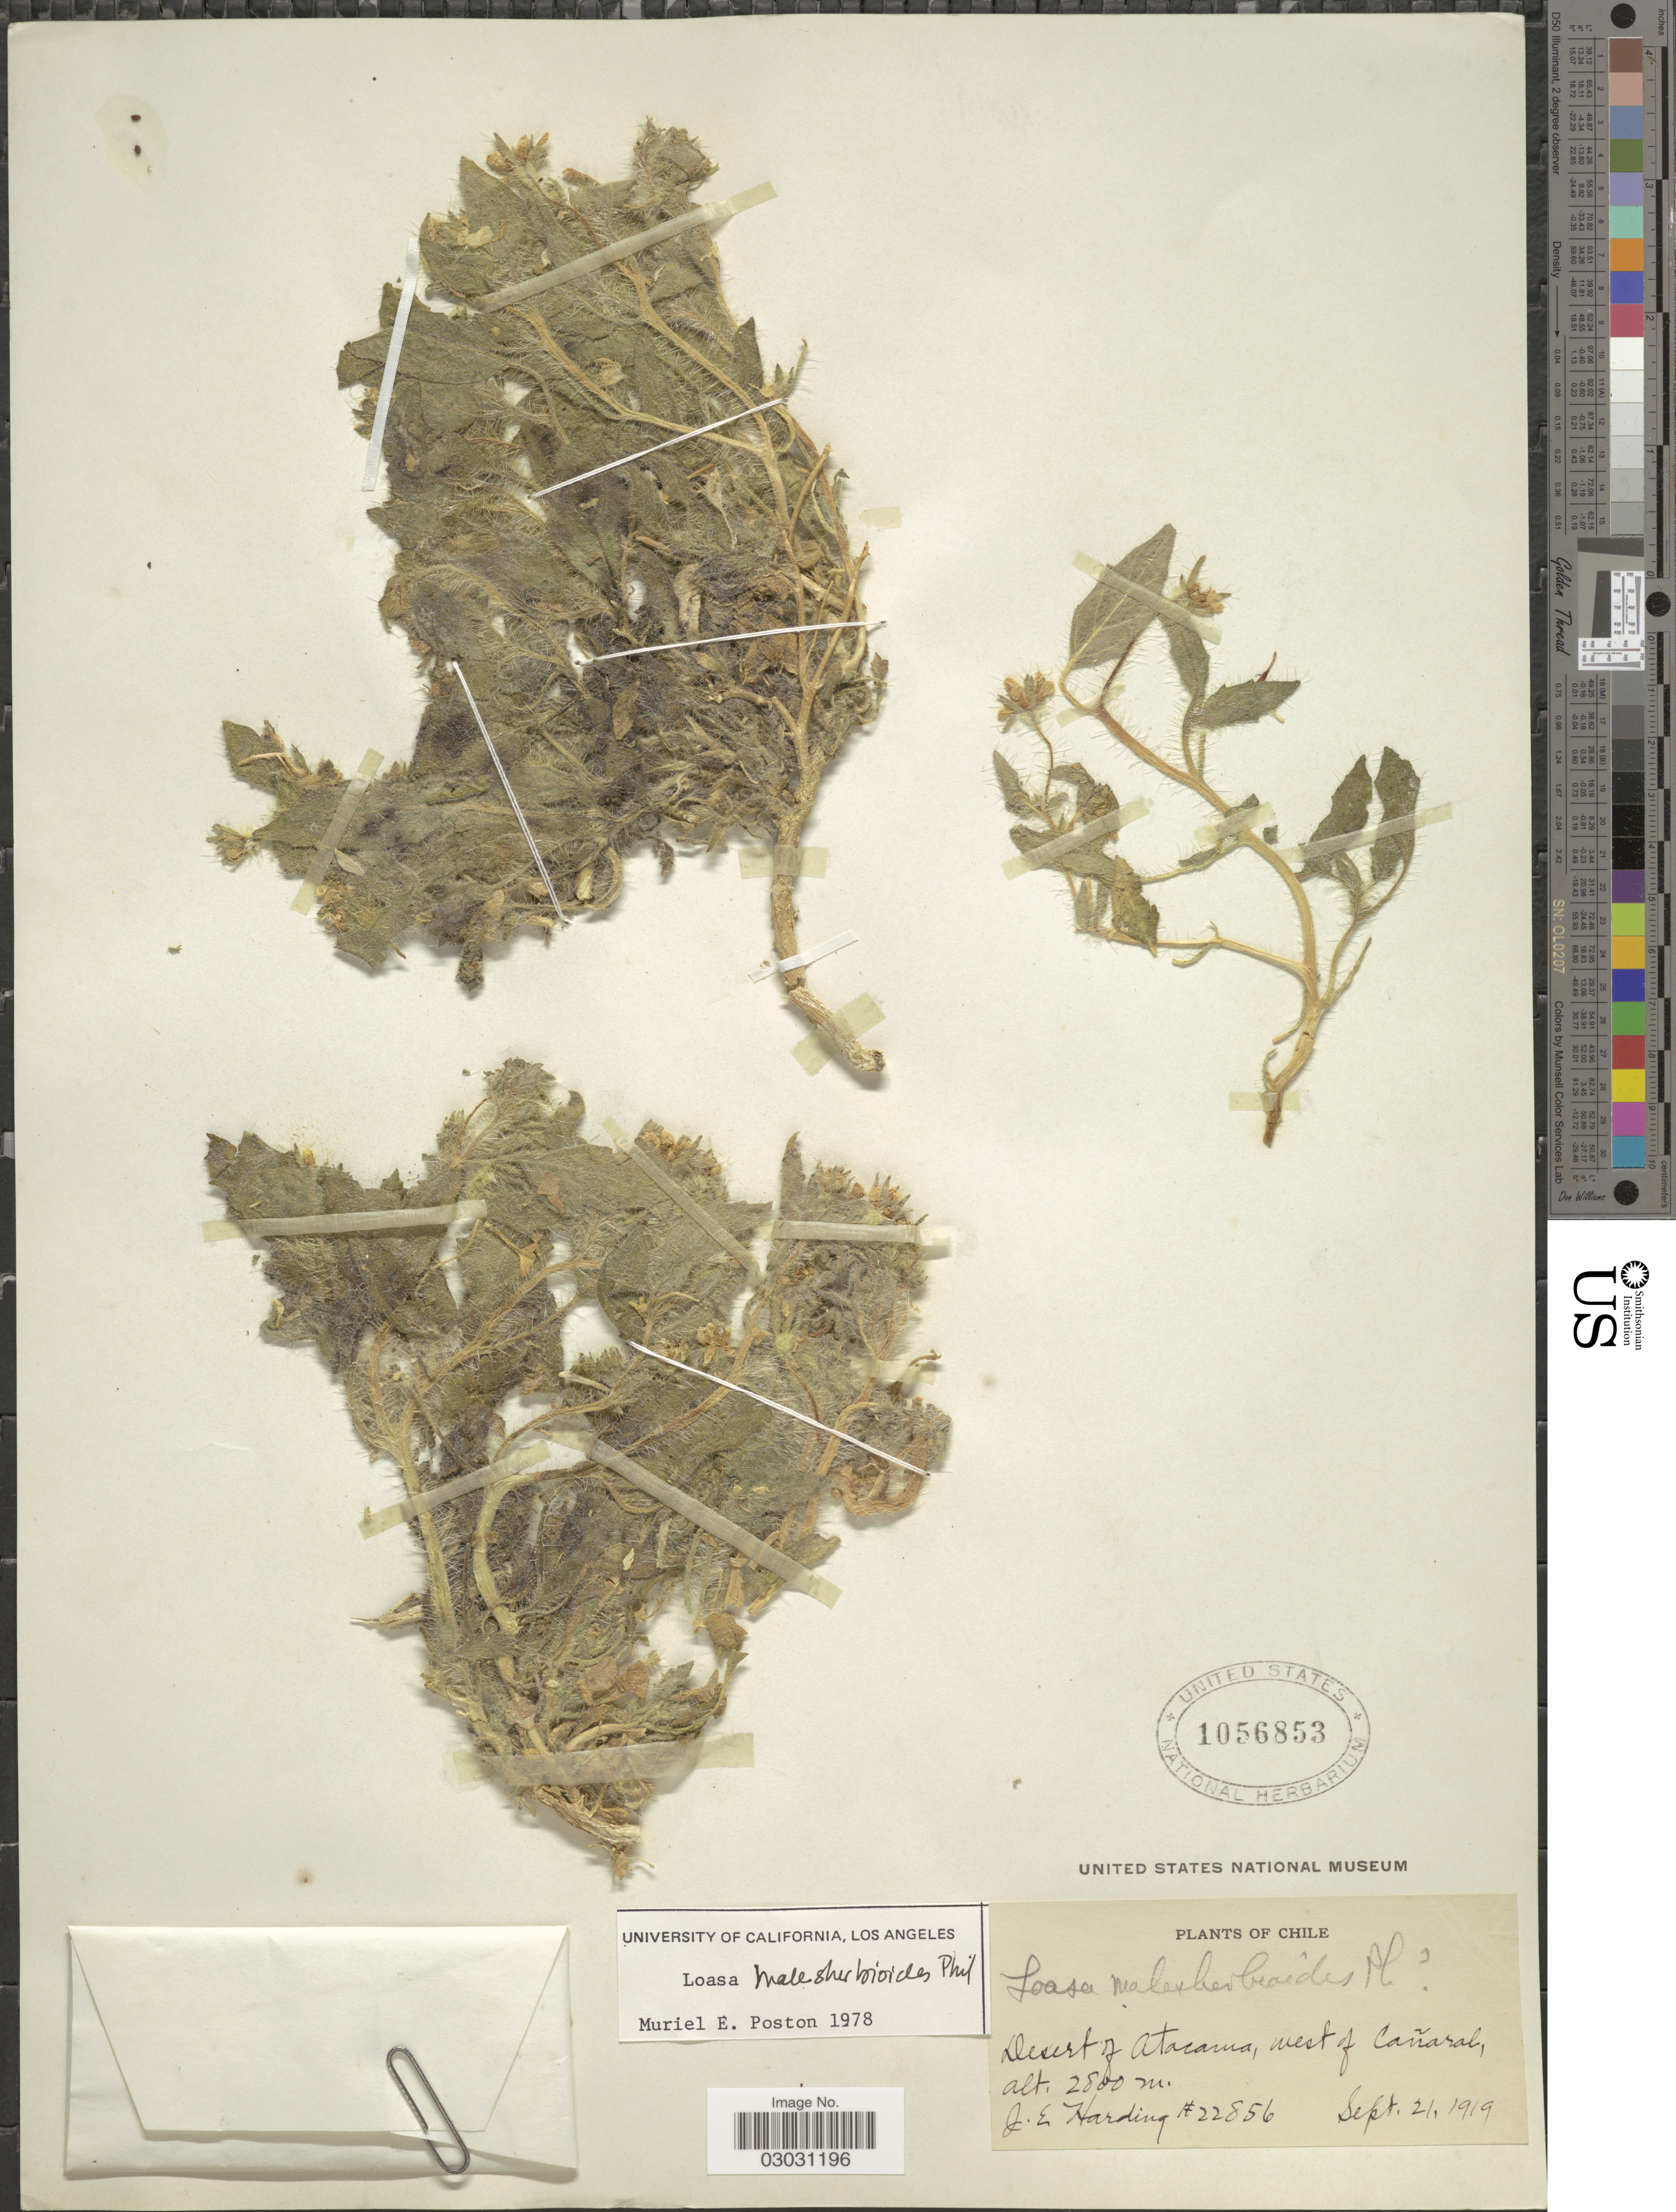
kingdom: Plantae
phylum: Tracheophyta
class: Magnoliopsida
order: Cornales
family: Loasaceae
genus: Loasa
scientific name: Loasa malesherbioides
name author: Phil.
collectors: J. Harding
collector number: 22856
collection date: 1919-09-21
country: Chile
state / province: Atacama (III)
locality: Desert of Atacama, west of Cañaral.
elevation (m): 2800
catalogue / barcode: US 1056853